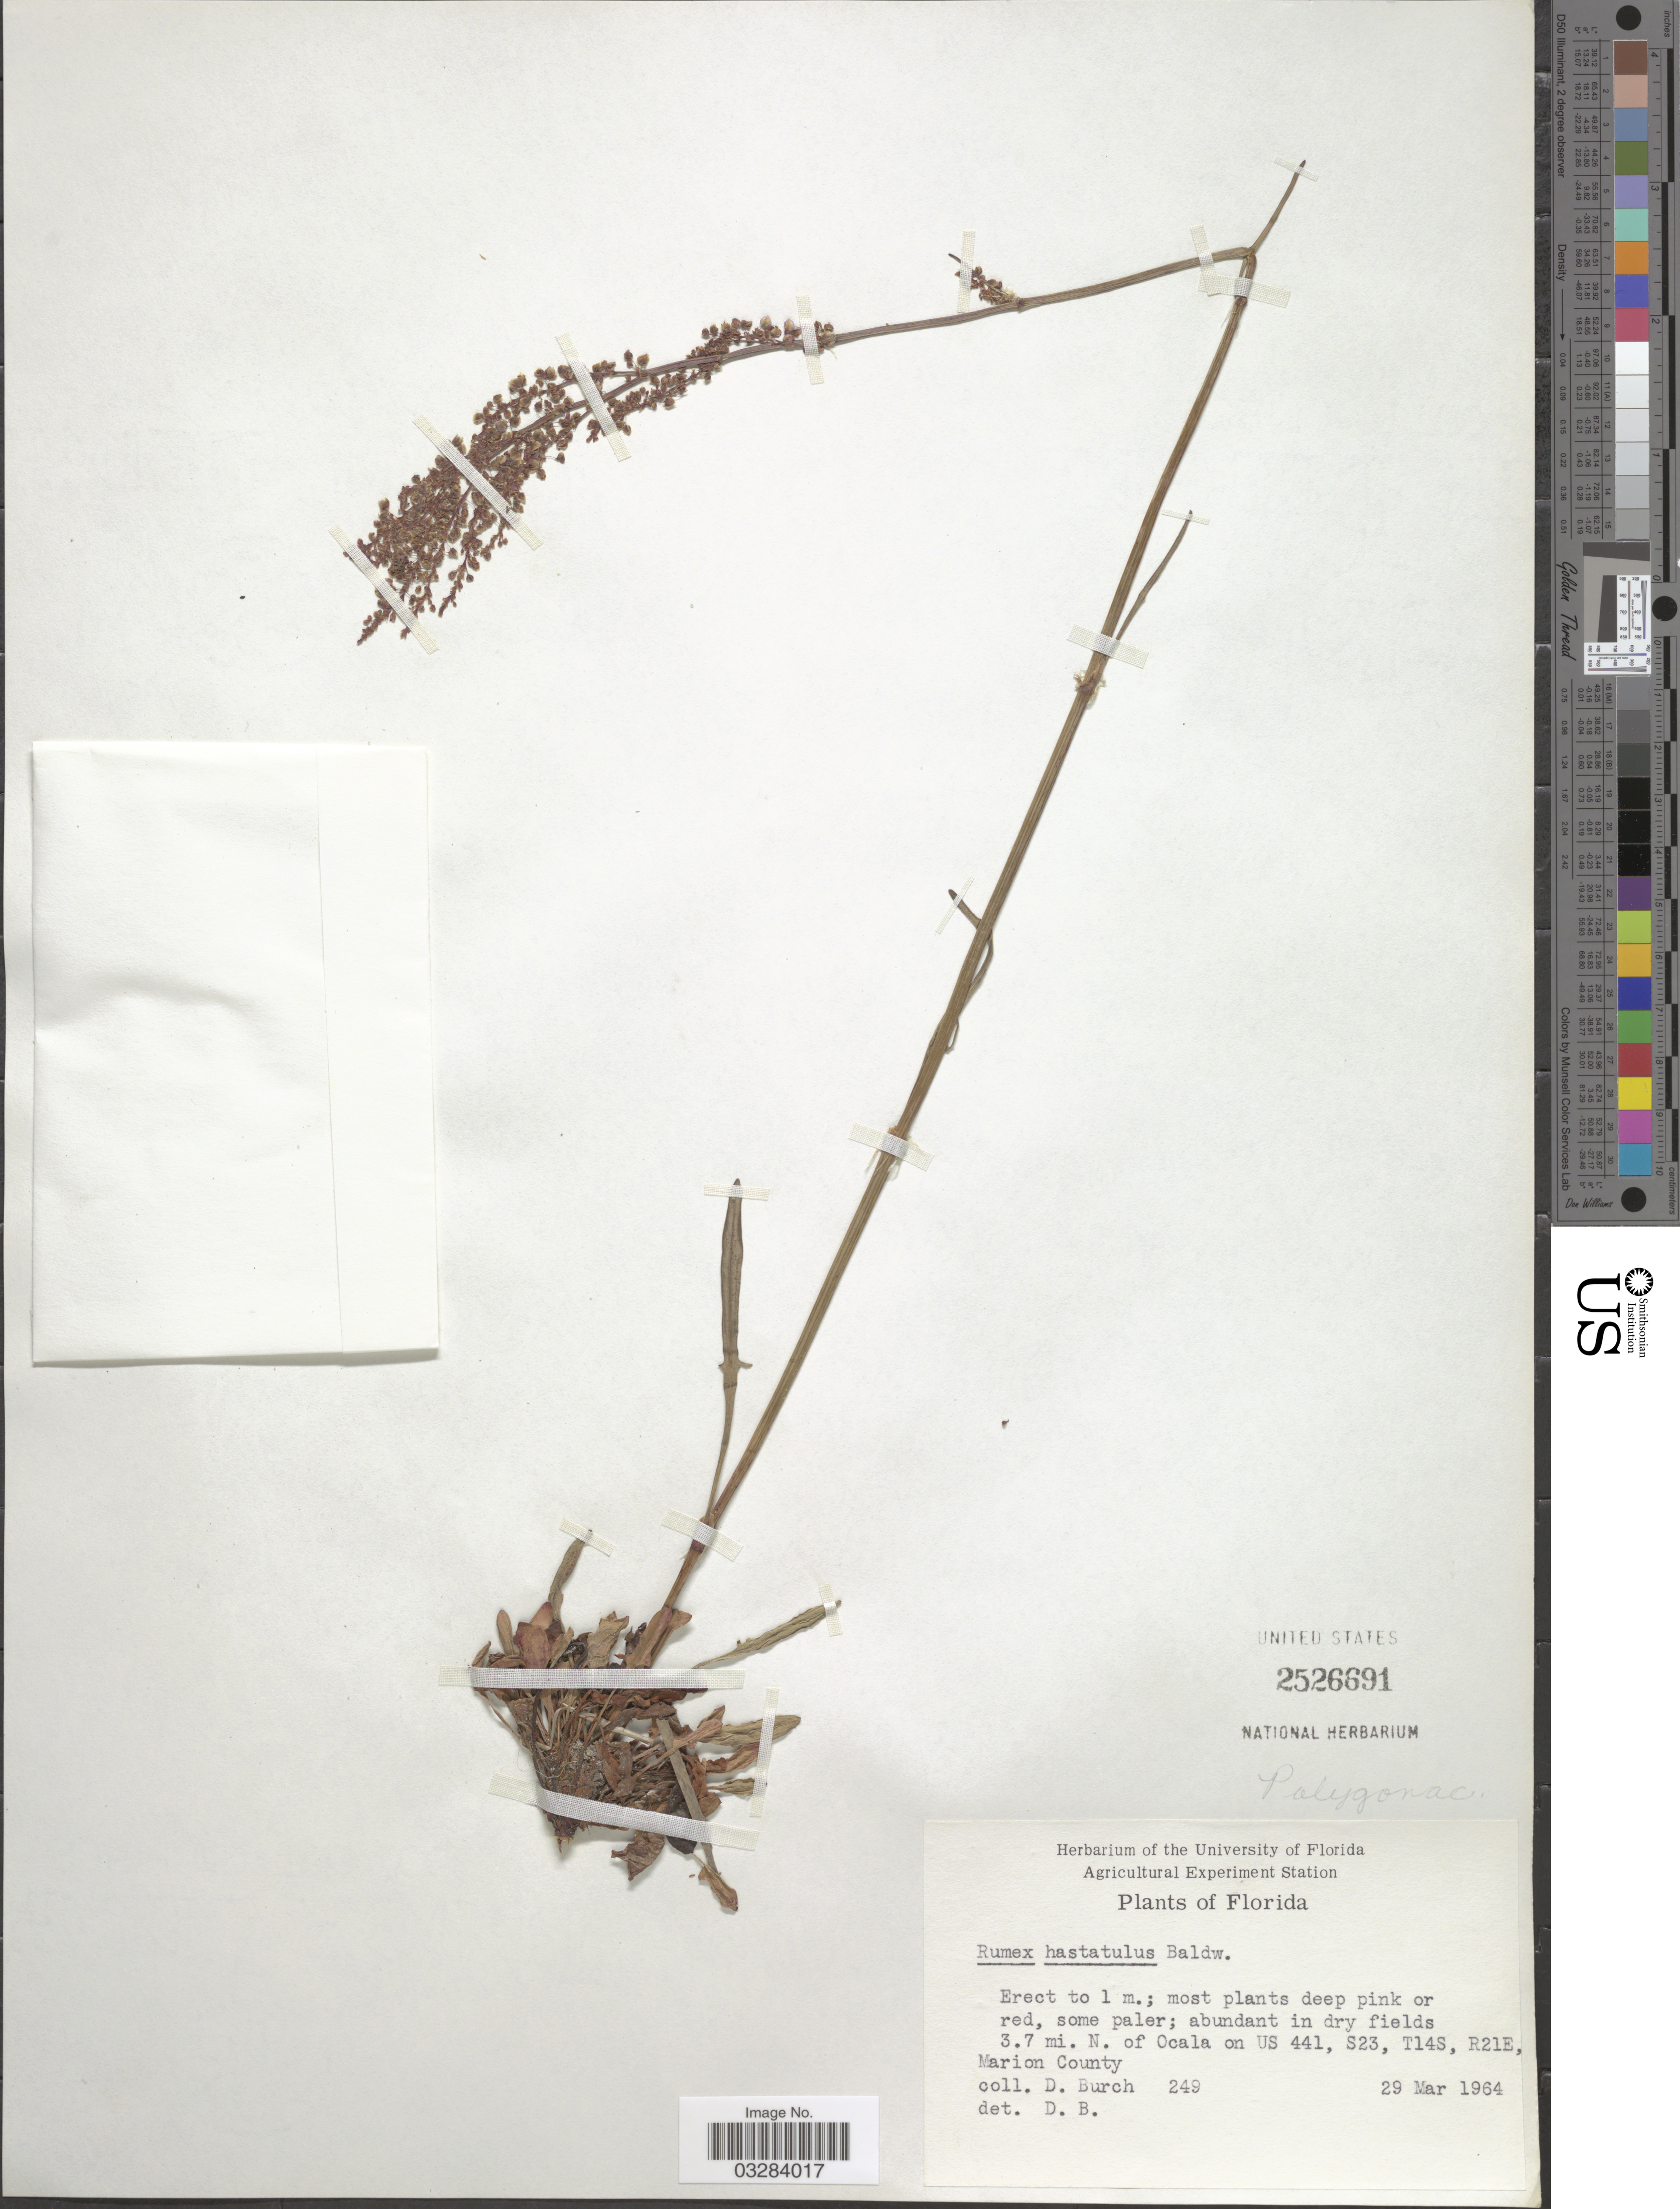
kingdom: Plantae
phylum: Tracheophyta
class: Magnoliopsida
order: Caryophyllales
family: Polygonaceae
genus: Rumex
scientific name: Rumex hastatulus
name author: Baldwin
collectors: D. Burch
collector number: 249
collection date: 1964-03-29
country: United States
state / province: Florida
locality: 3.7 mi. N. of Ocala on US 441, S23, T14S, R21E, Marion County.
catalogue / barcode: US 2526691